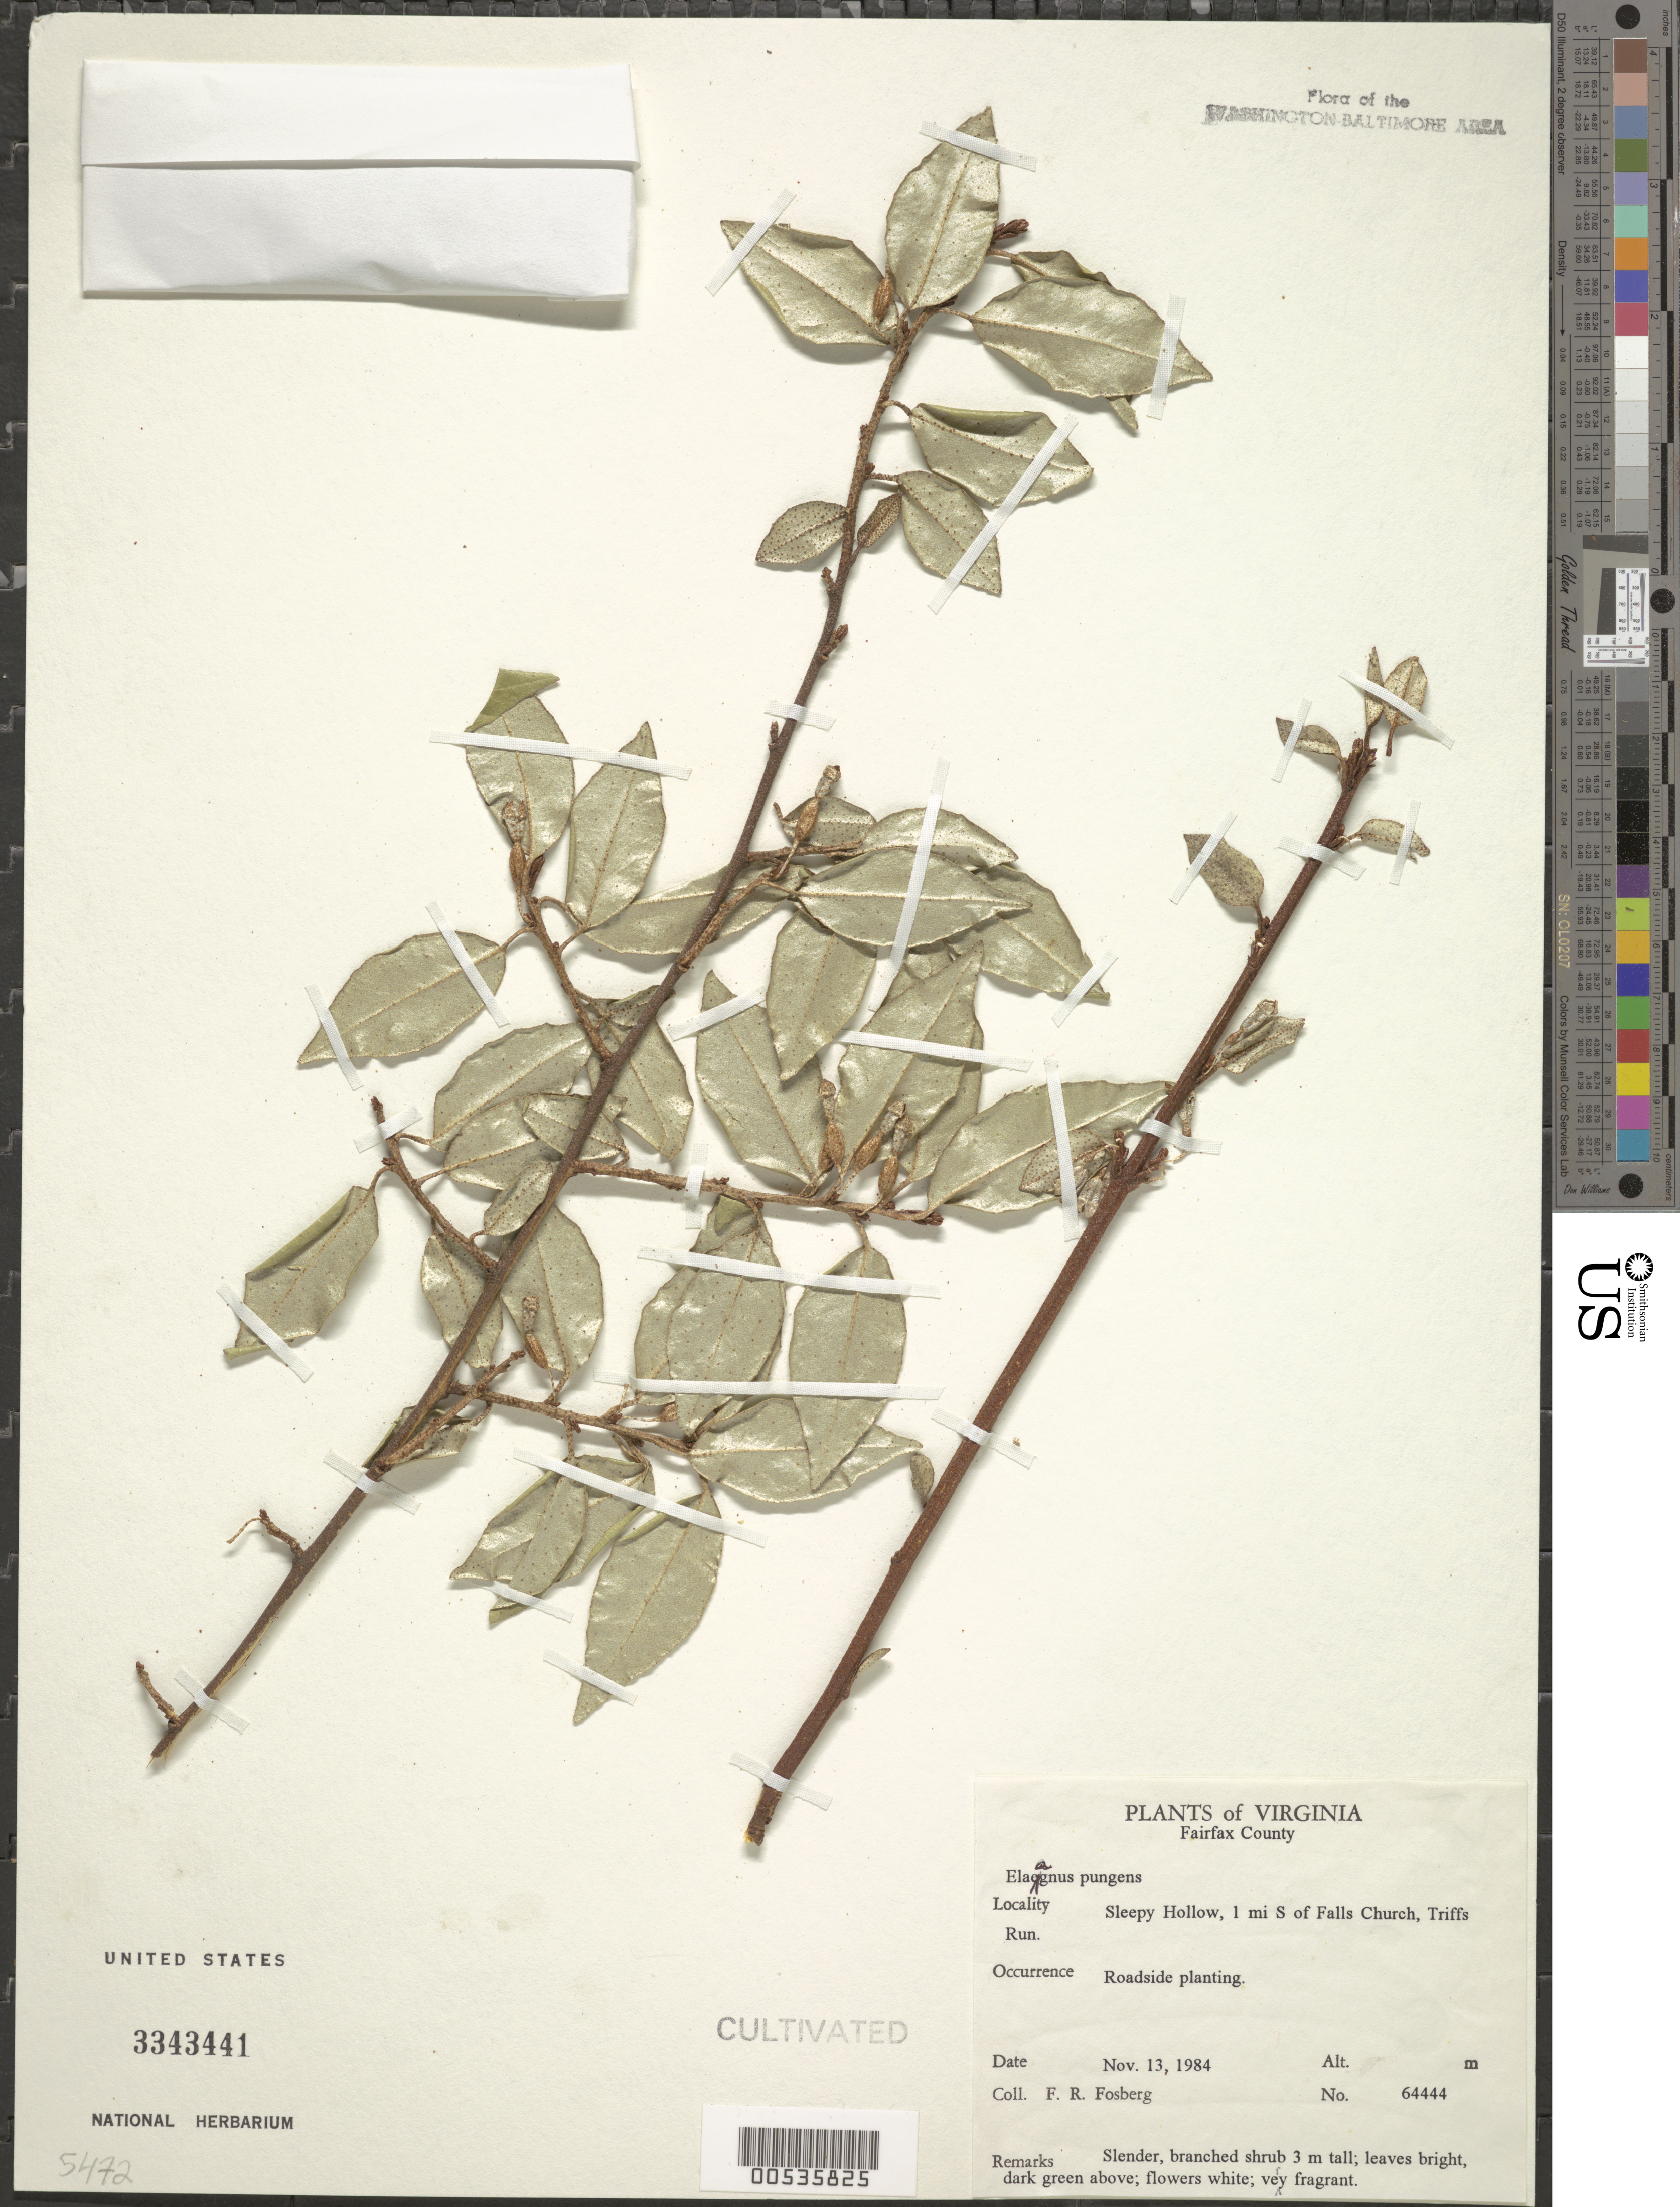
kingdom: Plantae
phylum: Tracheophyta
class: Magnoliopsida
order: Rosales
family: Elaeagnaceae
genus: Elaeagnus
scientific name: Elaeagnus pungens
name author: Thunb.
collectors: F. R. Fosberg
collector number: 64444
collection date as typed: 13 Nov 1984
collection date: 1984-11-13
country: United States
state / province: Virginia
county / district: Fairfax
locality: Sleepy Hollow, S of Falls Church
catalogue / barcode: US 3343441